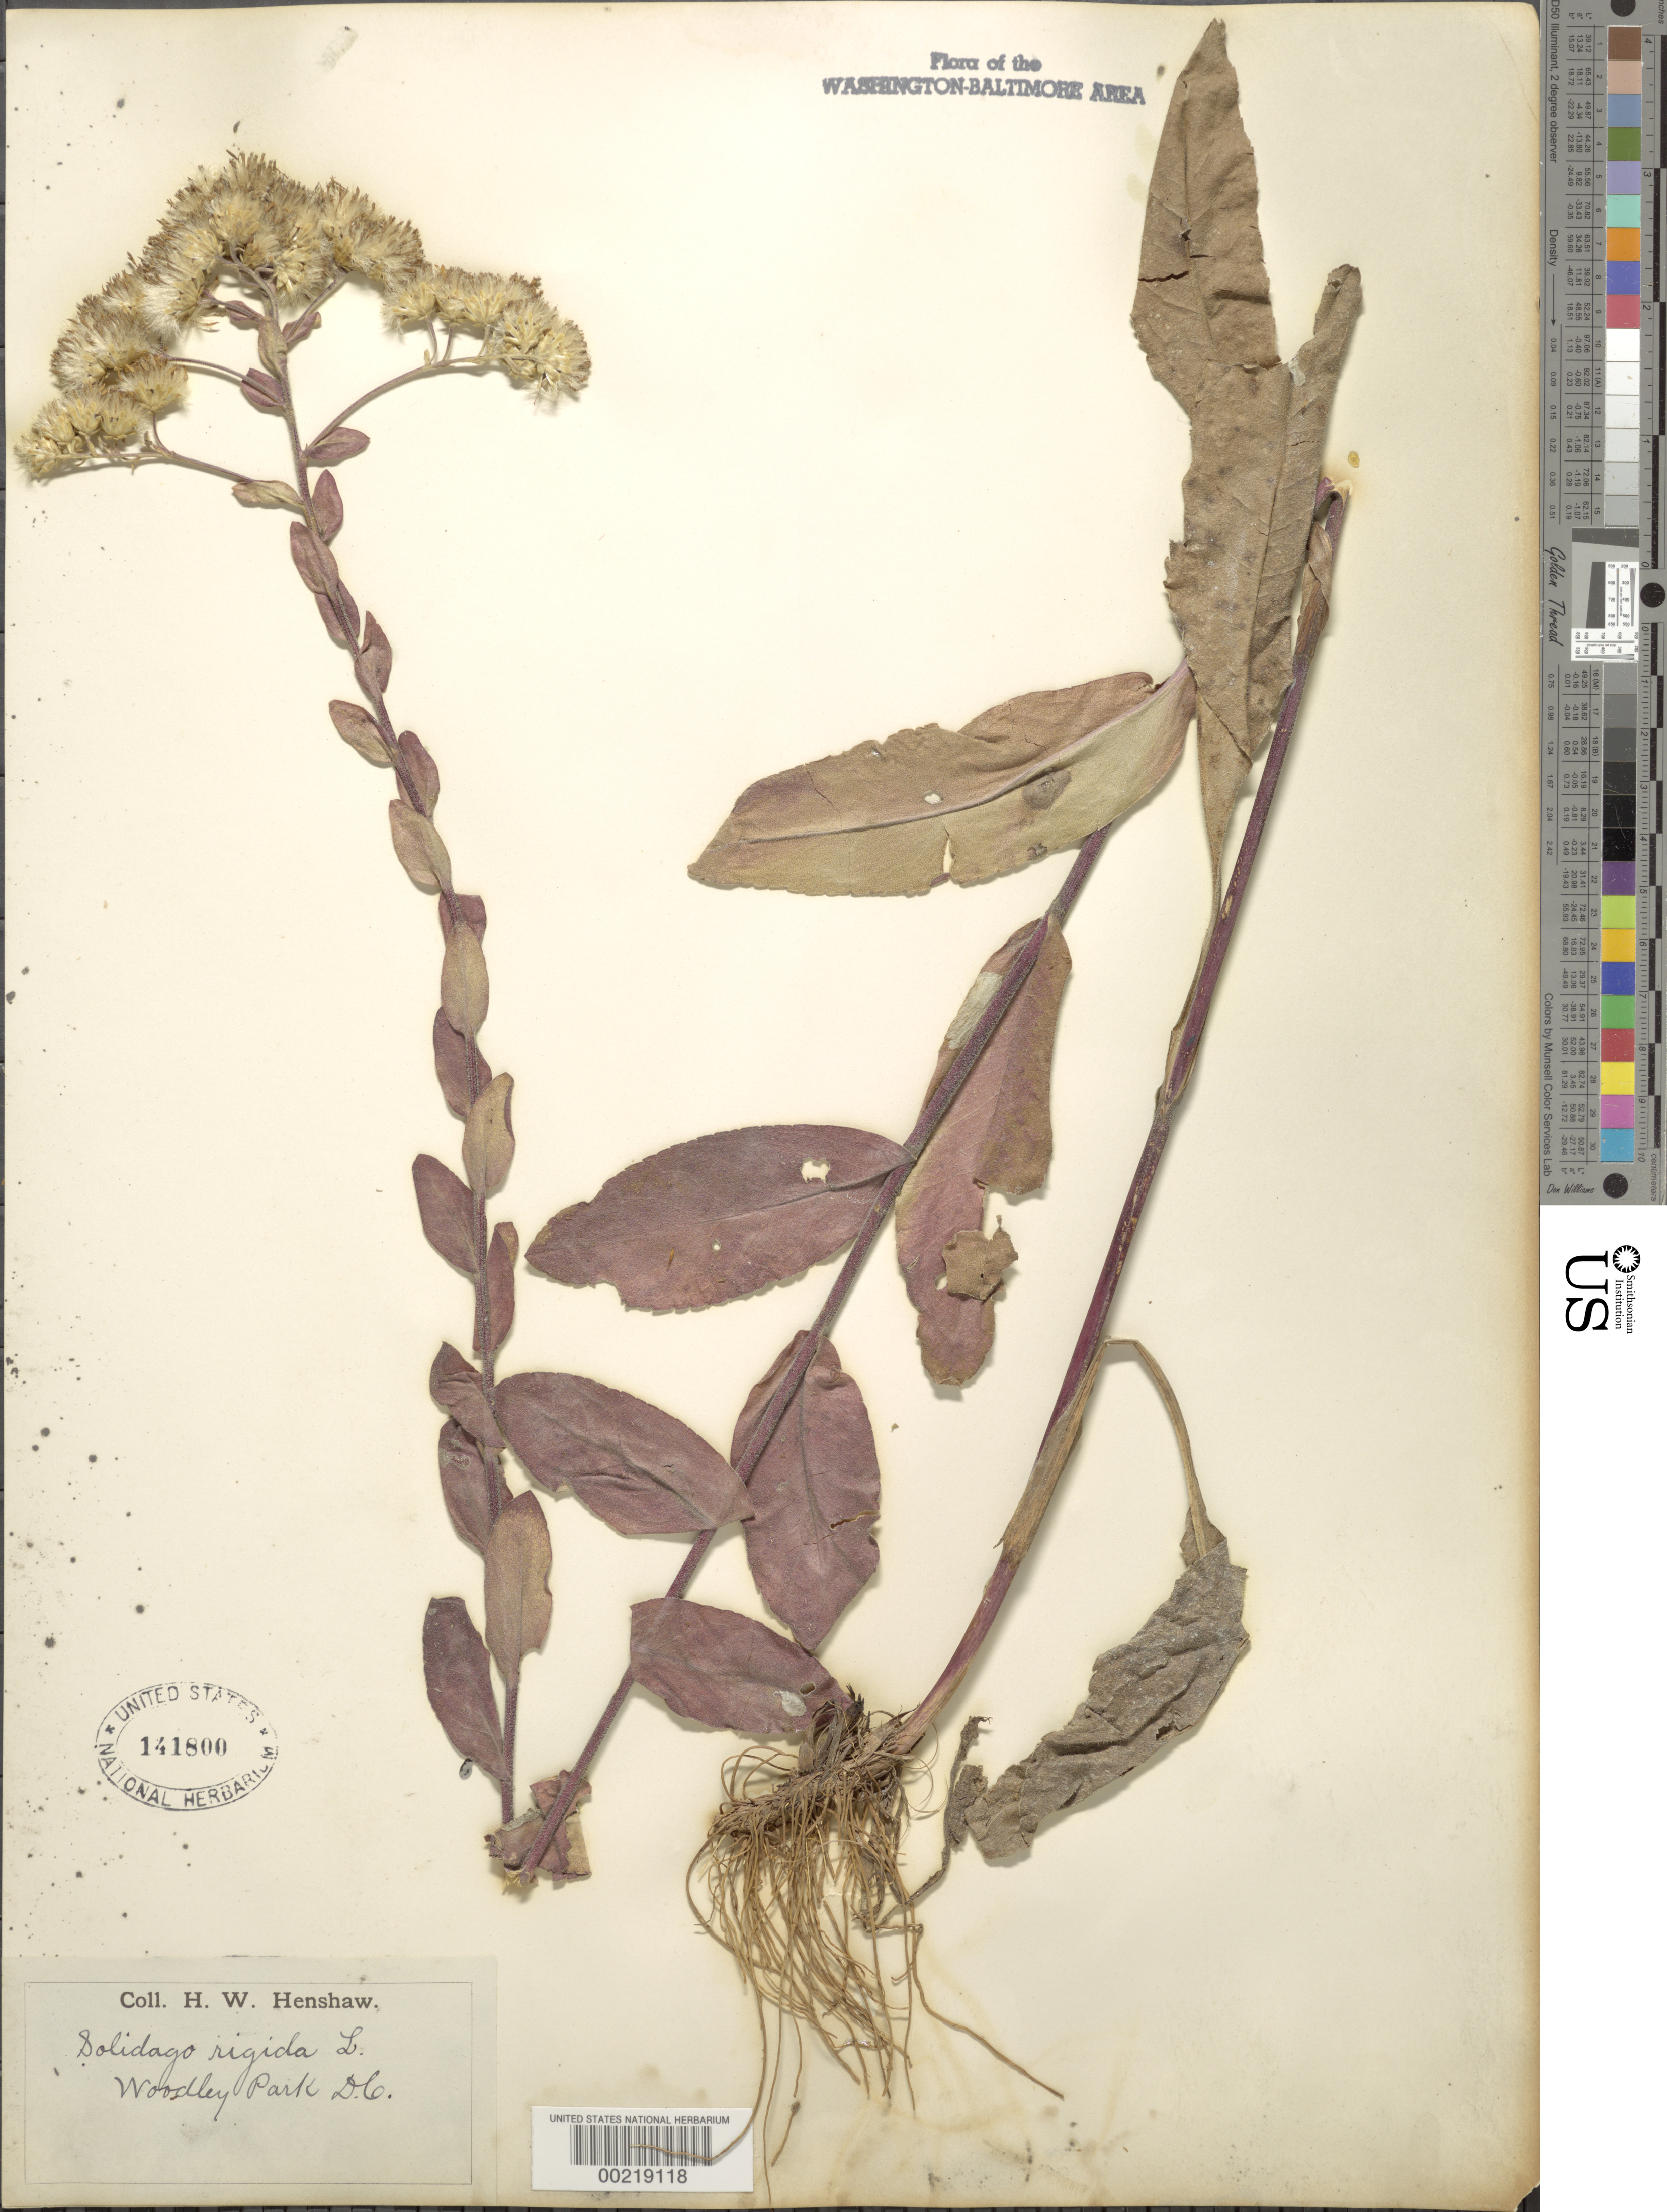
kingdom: Plantae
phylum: Tracheophyta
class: Magnoliopsida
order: Asterales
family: Asteraceae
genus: Solidago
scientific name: Solidago rigida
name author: L.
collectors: H. Henshaw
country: United States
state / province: District of Columbia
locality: Woodley Park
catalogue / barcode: US 141800